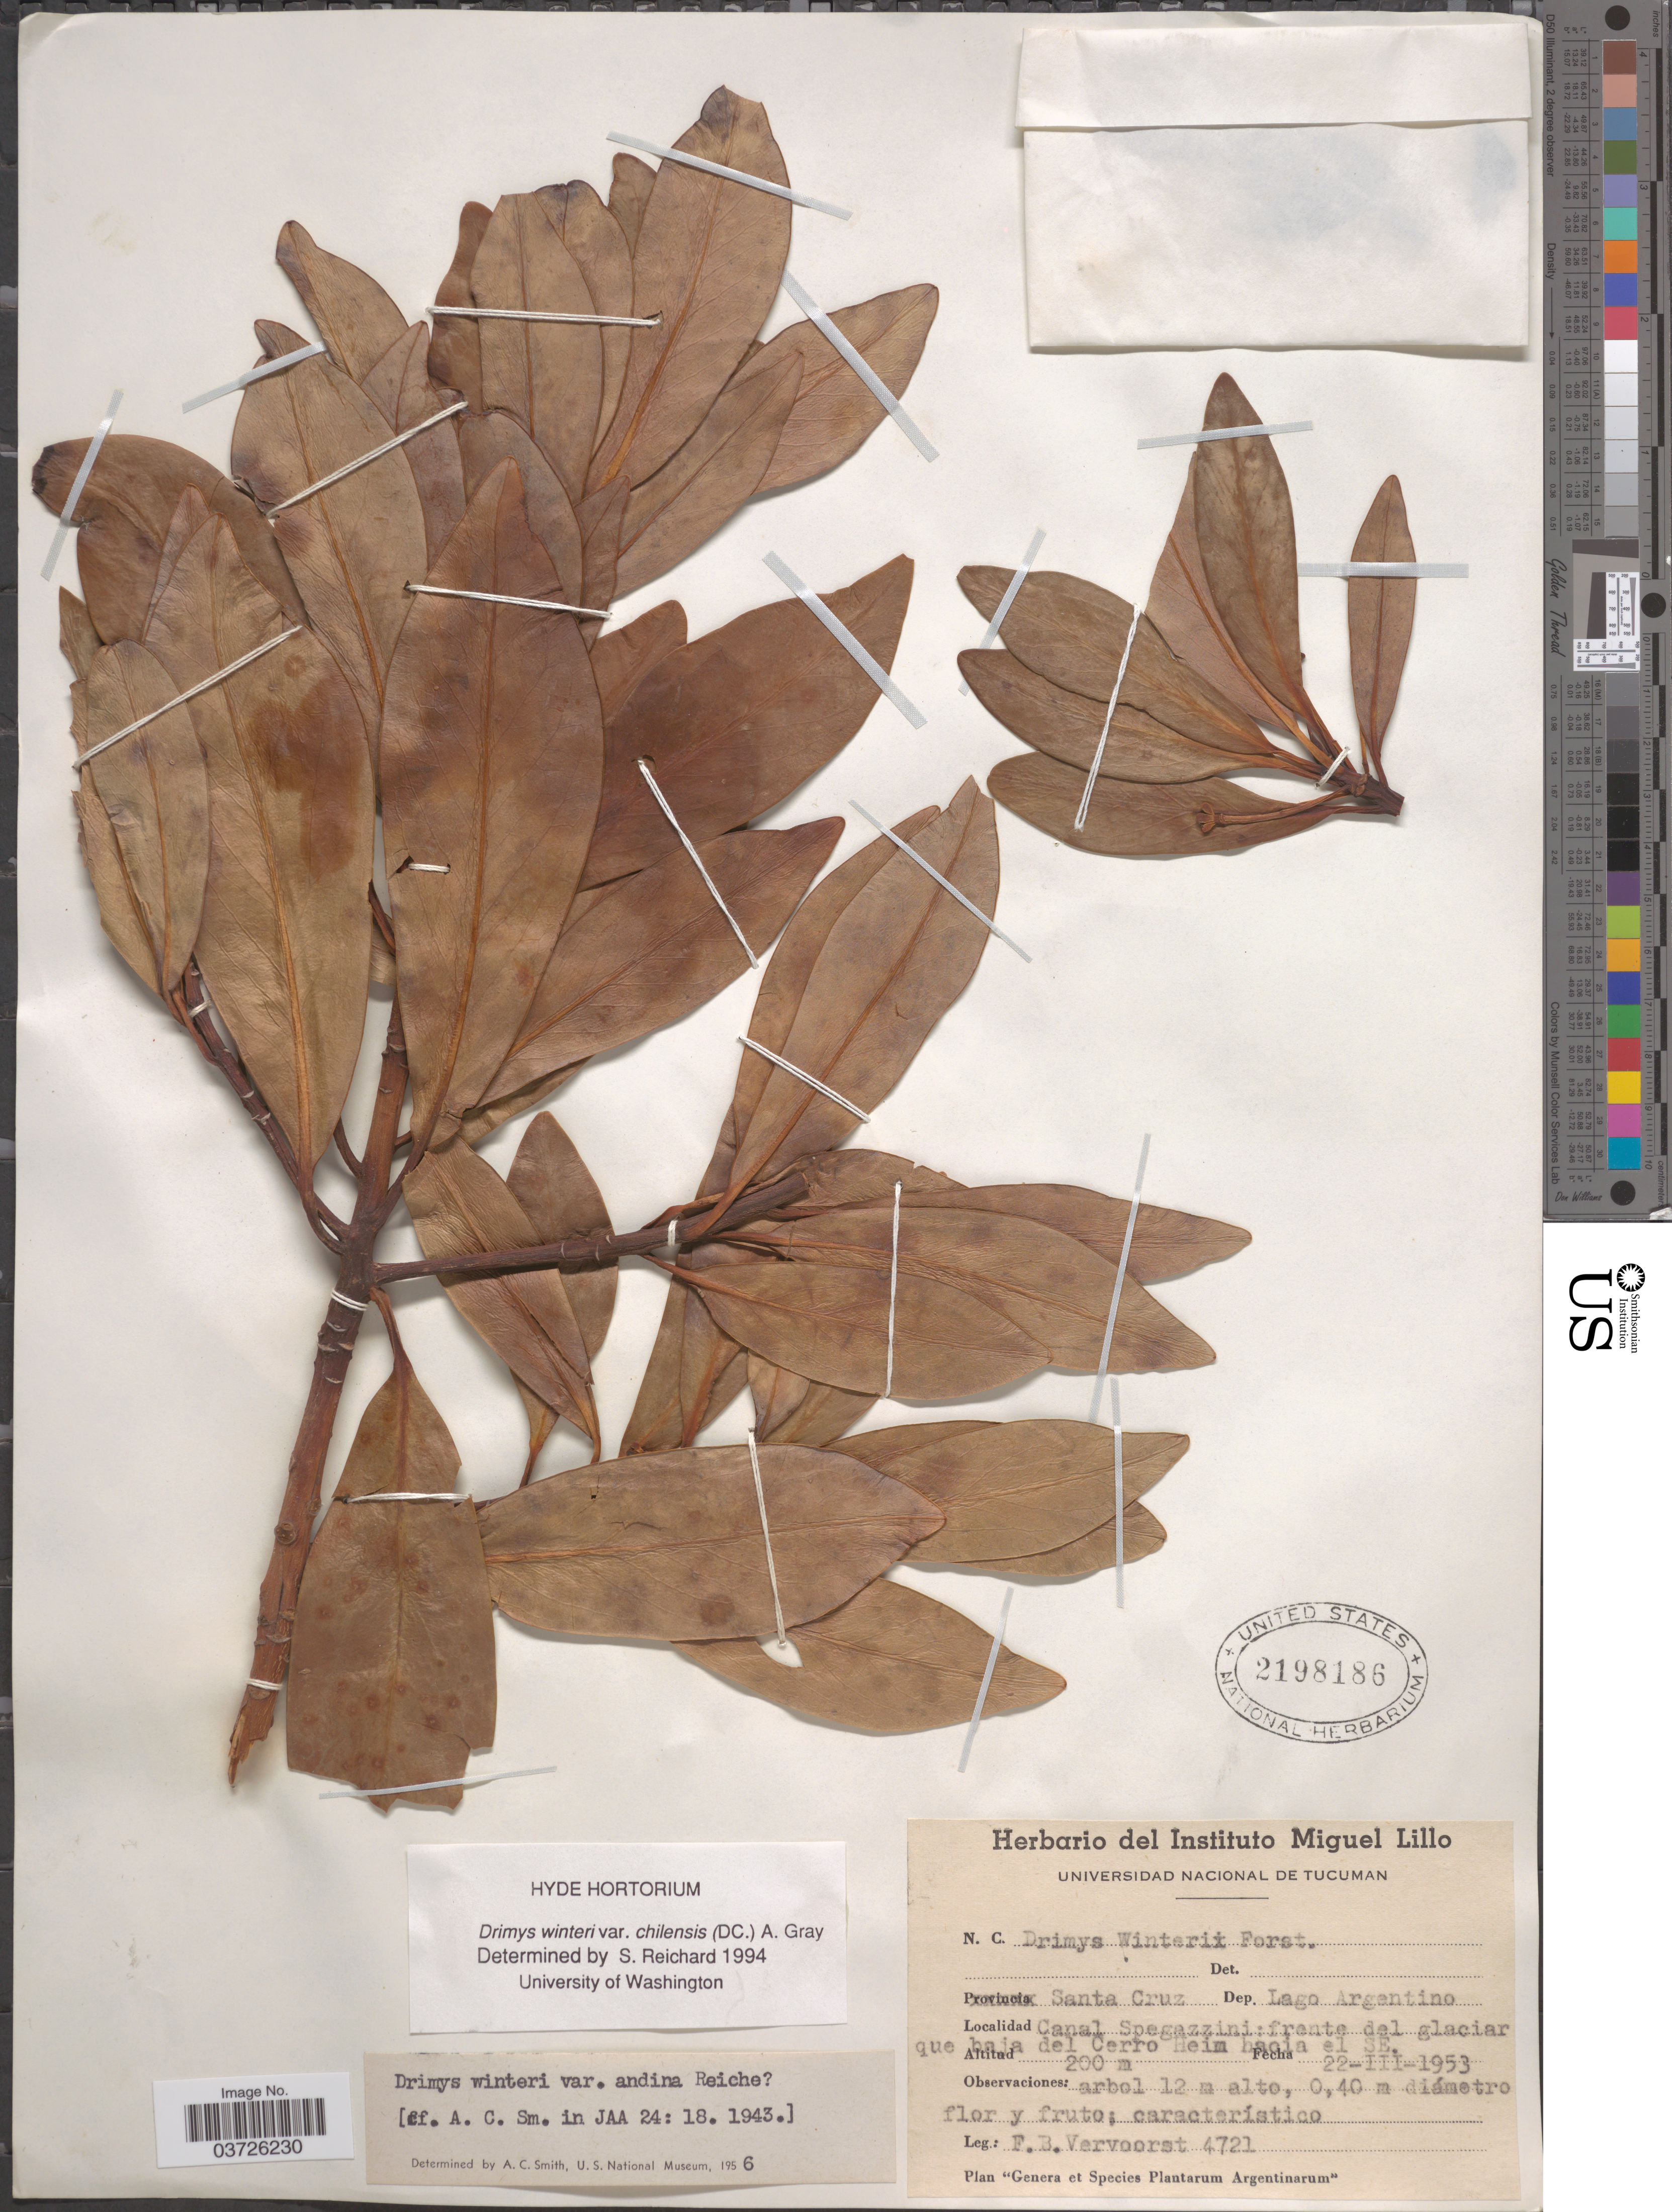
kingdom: Plantae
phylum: Tracheophyta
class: Magnoliopsida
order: Canellales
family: Winteraceae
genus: Drimys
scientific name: Drimys winteri var. chilensis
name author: (DC.) A. Gray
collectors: F. B. Vervoorst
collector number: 4721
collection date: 1953-03-22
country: Argentina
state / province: Santa Cruz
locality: Dep. Lago Argentino. Canal Spegazzini:frente del glaciar que baja del Cerro Heim hacia el SE.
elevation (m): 200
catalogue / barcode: US 2198186